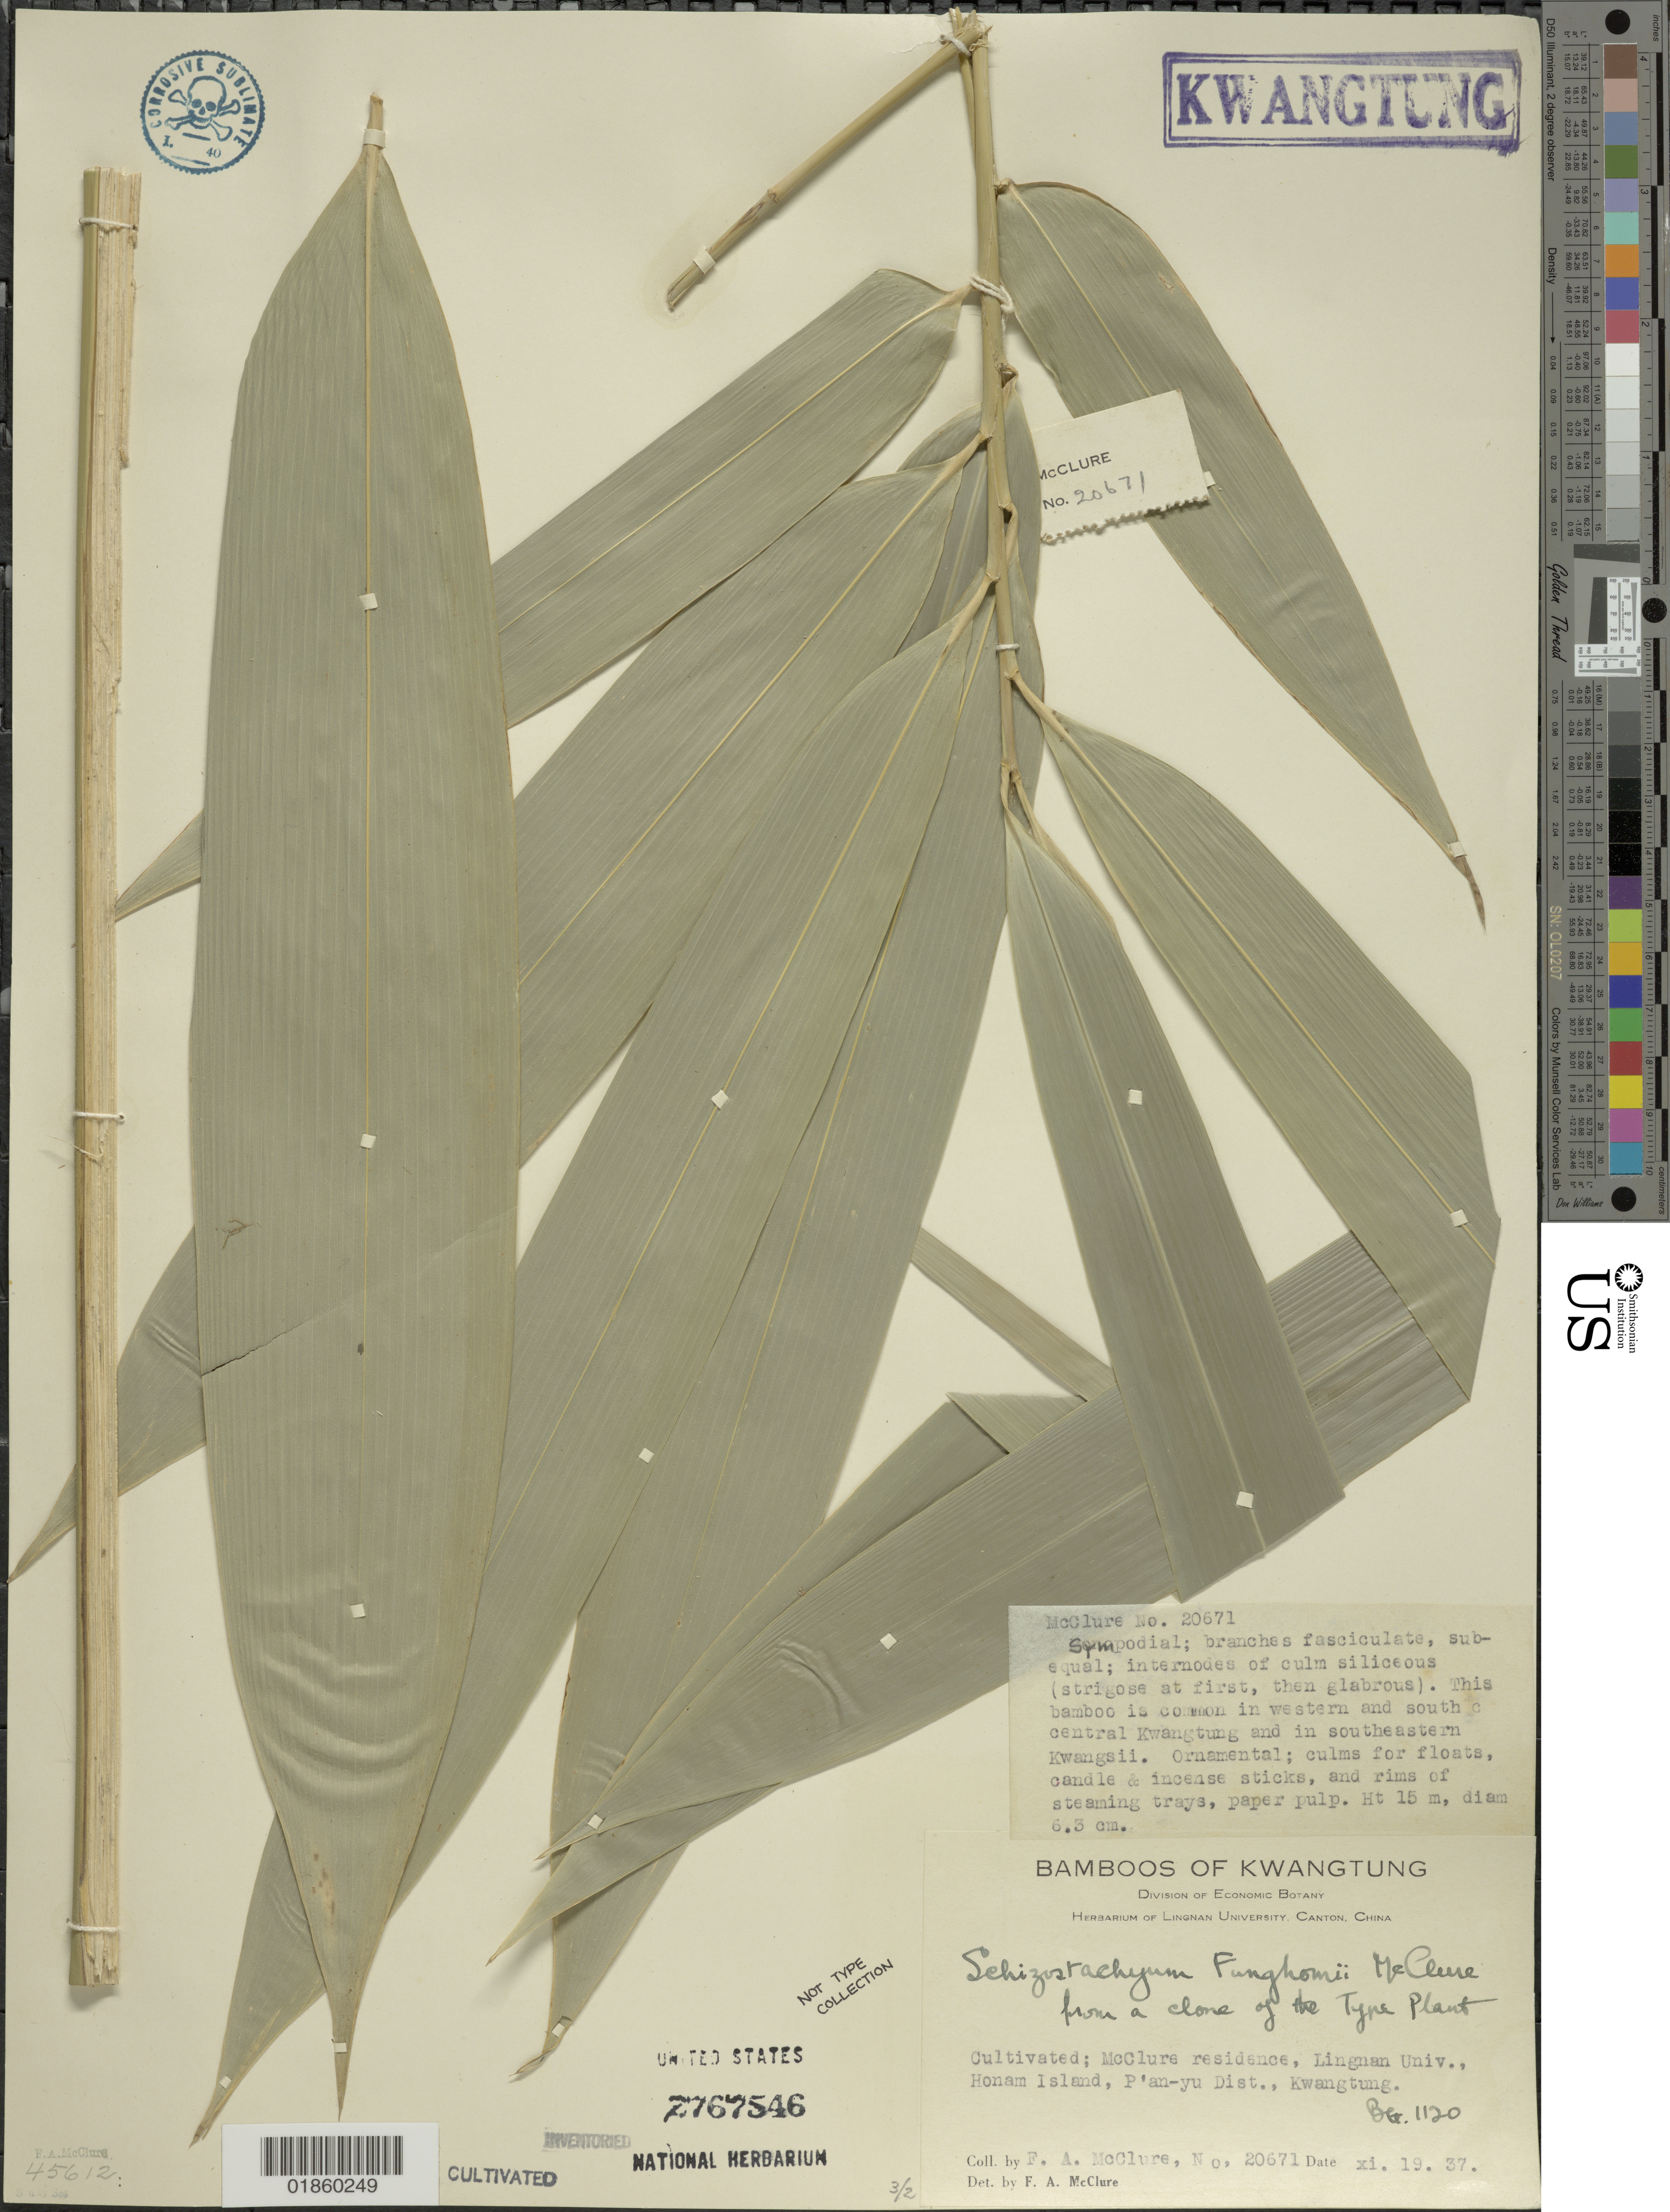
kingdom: Plantae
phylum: Tracheophyta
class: Liliopsida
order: Poales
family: Poaceae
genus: Schizostachyum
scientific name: Schizostachyum funghomii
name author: McClure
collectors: F. A. McClure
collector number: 20671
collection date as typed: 19 May 1937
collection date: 1937-05-19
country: China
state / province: Guangdong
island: Honam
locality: P'an-yu, Honam, Lingnan University Bamboo Garden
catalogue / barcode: US 2767546